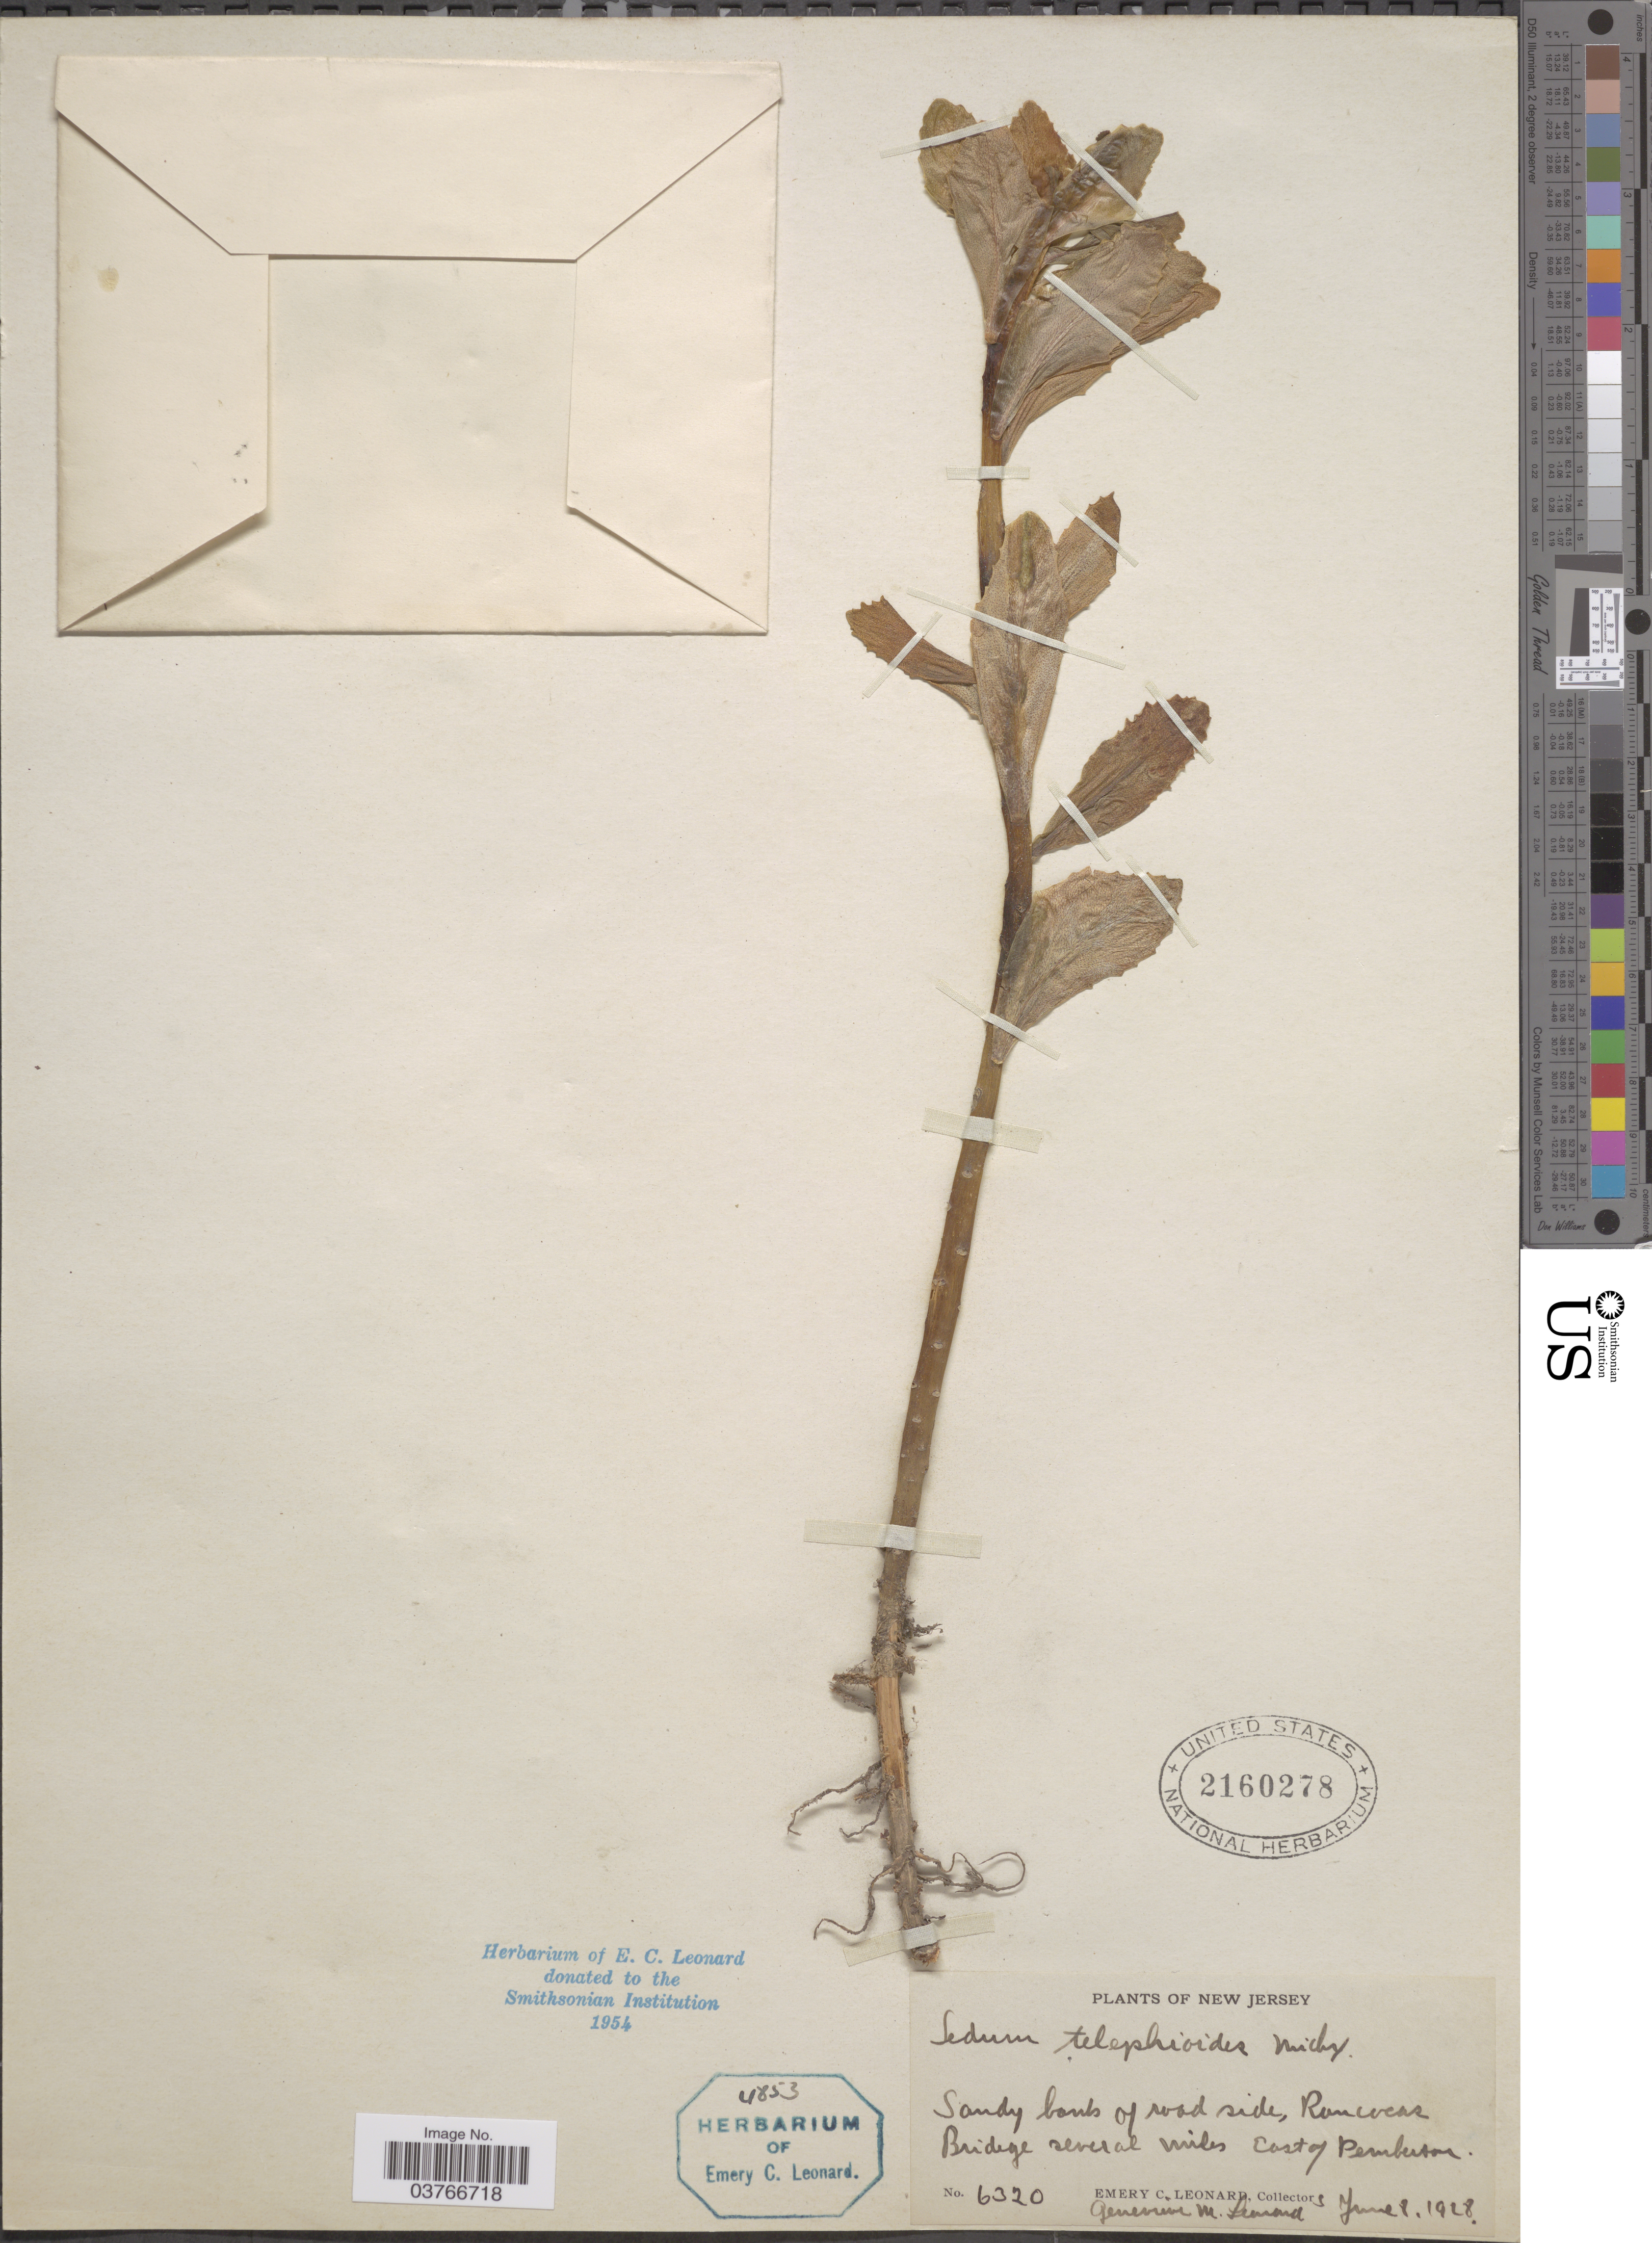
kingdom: Plantae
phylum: Tracheophyta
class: Magnoliopsida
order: Saxifragales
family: Crassulaceae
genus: Hylotelephium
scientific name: Hylotelephium telephioides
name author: (Michx.) H. Ohba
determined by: Strong, Mark T., (BOT), Smithsonian Institution - National Museum of Natural History (UNITED STATES)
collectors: E. C. Leonard & G. M. Leonard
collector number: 6320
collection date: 1928-06-08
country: United States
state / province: New Jersey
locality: Sandy banks of road side, Rancocas Bridge several miles East of Pemberton.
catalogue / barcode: US 2160278